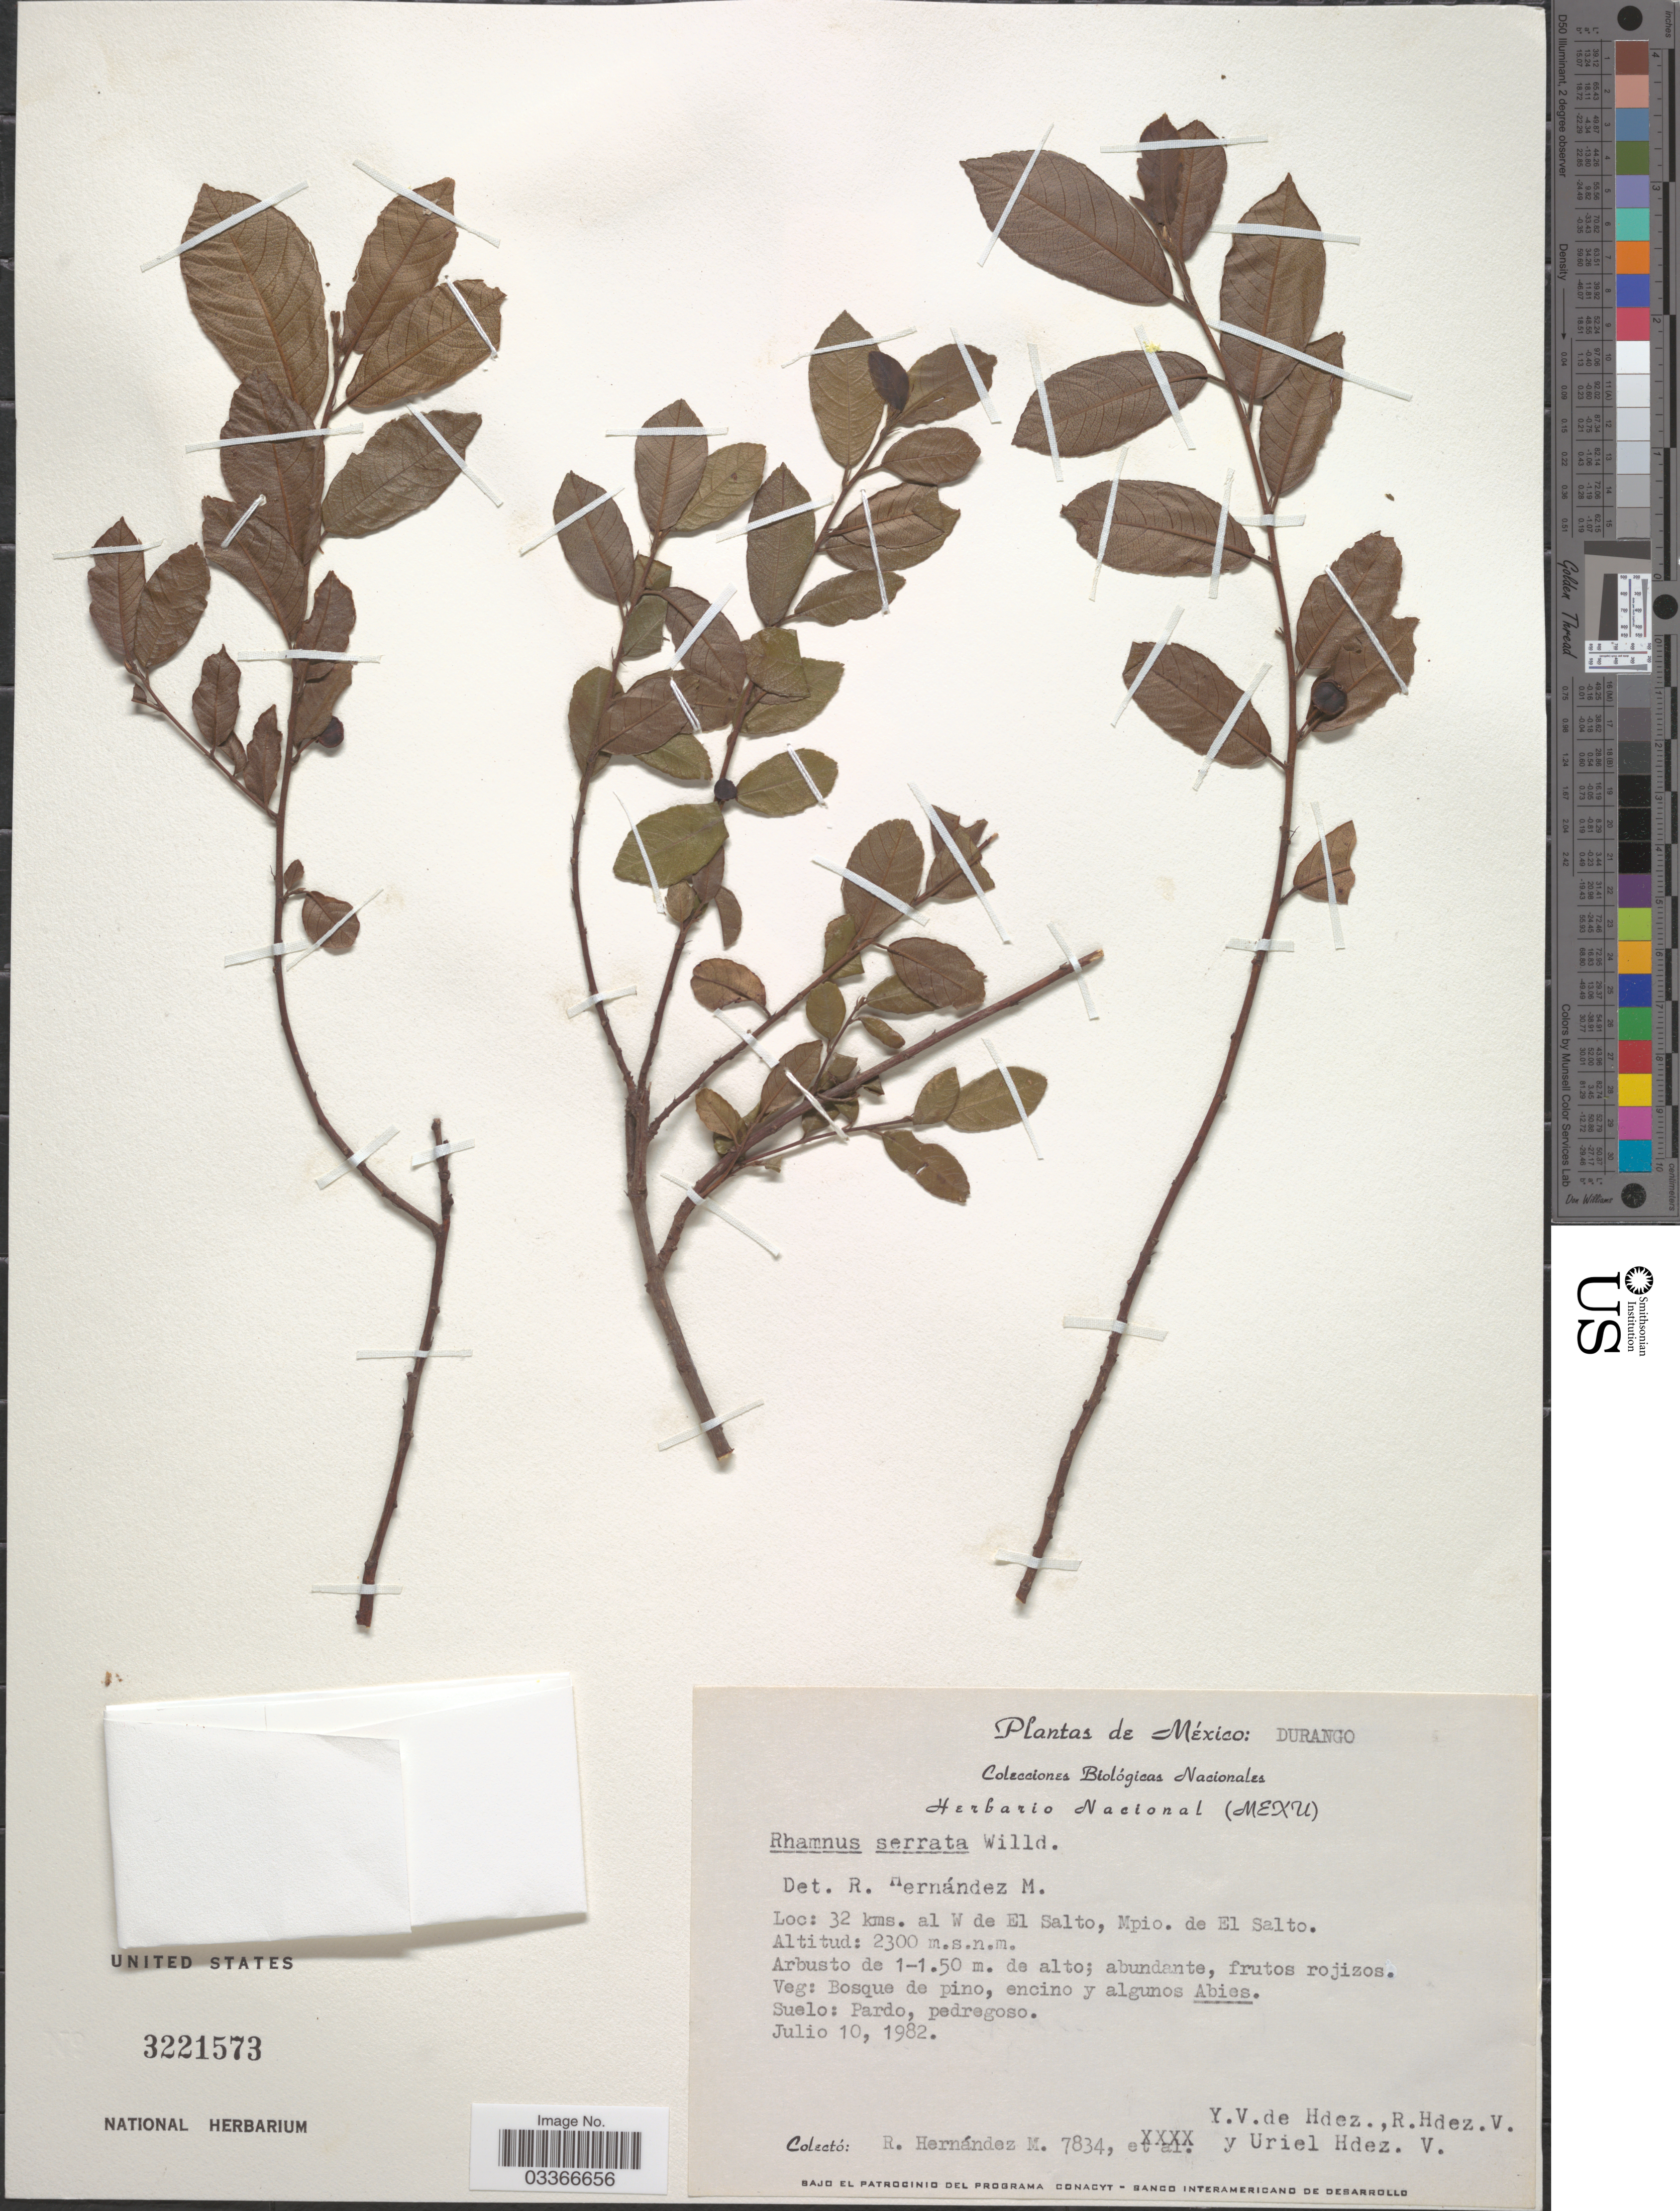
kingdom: Plantae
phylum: Tracheophyta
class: Magnoliopsida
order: Rosales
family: Rhamnaceae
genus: Rhamnus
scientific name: Rhamnus serrata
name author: Humb. & Bonpl. ex Willd.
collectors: R. Hernández M., Y. V. De Hdez, R. Hdez.-V. & U. Hdez.-V.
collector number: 7834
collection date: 1982-07-10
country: Mexico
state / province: Durango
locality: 32 kms. al W de El Salto, Mpio. de El Salto.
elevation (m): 2300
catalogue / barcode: US 3221573